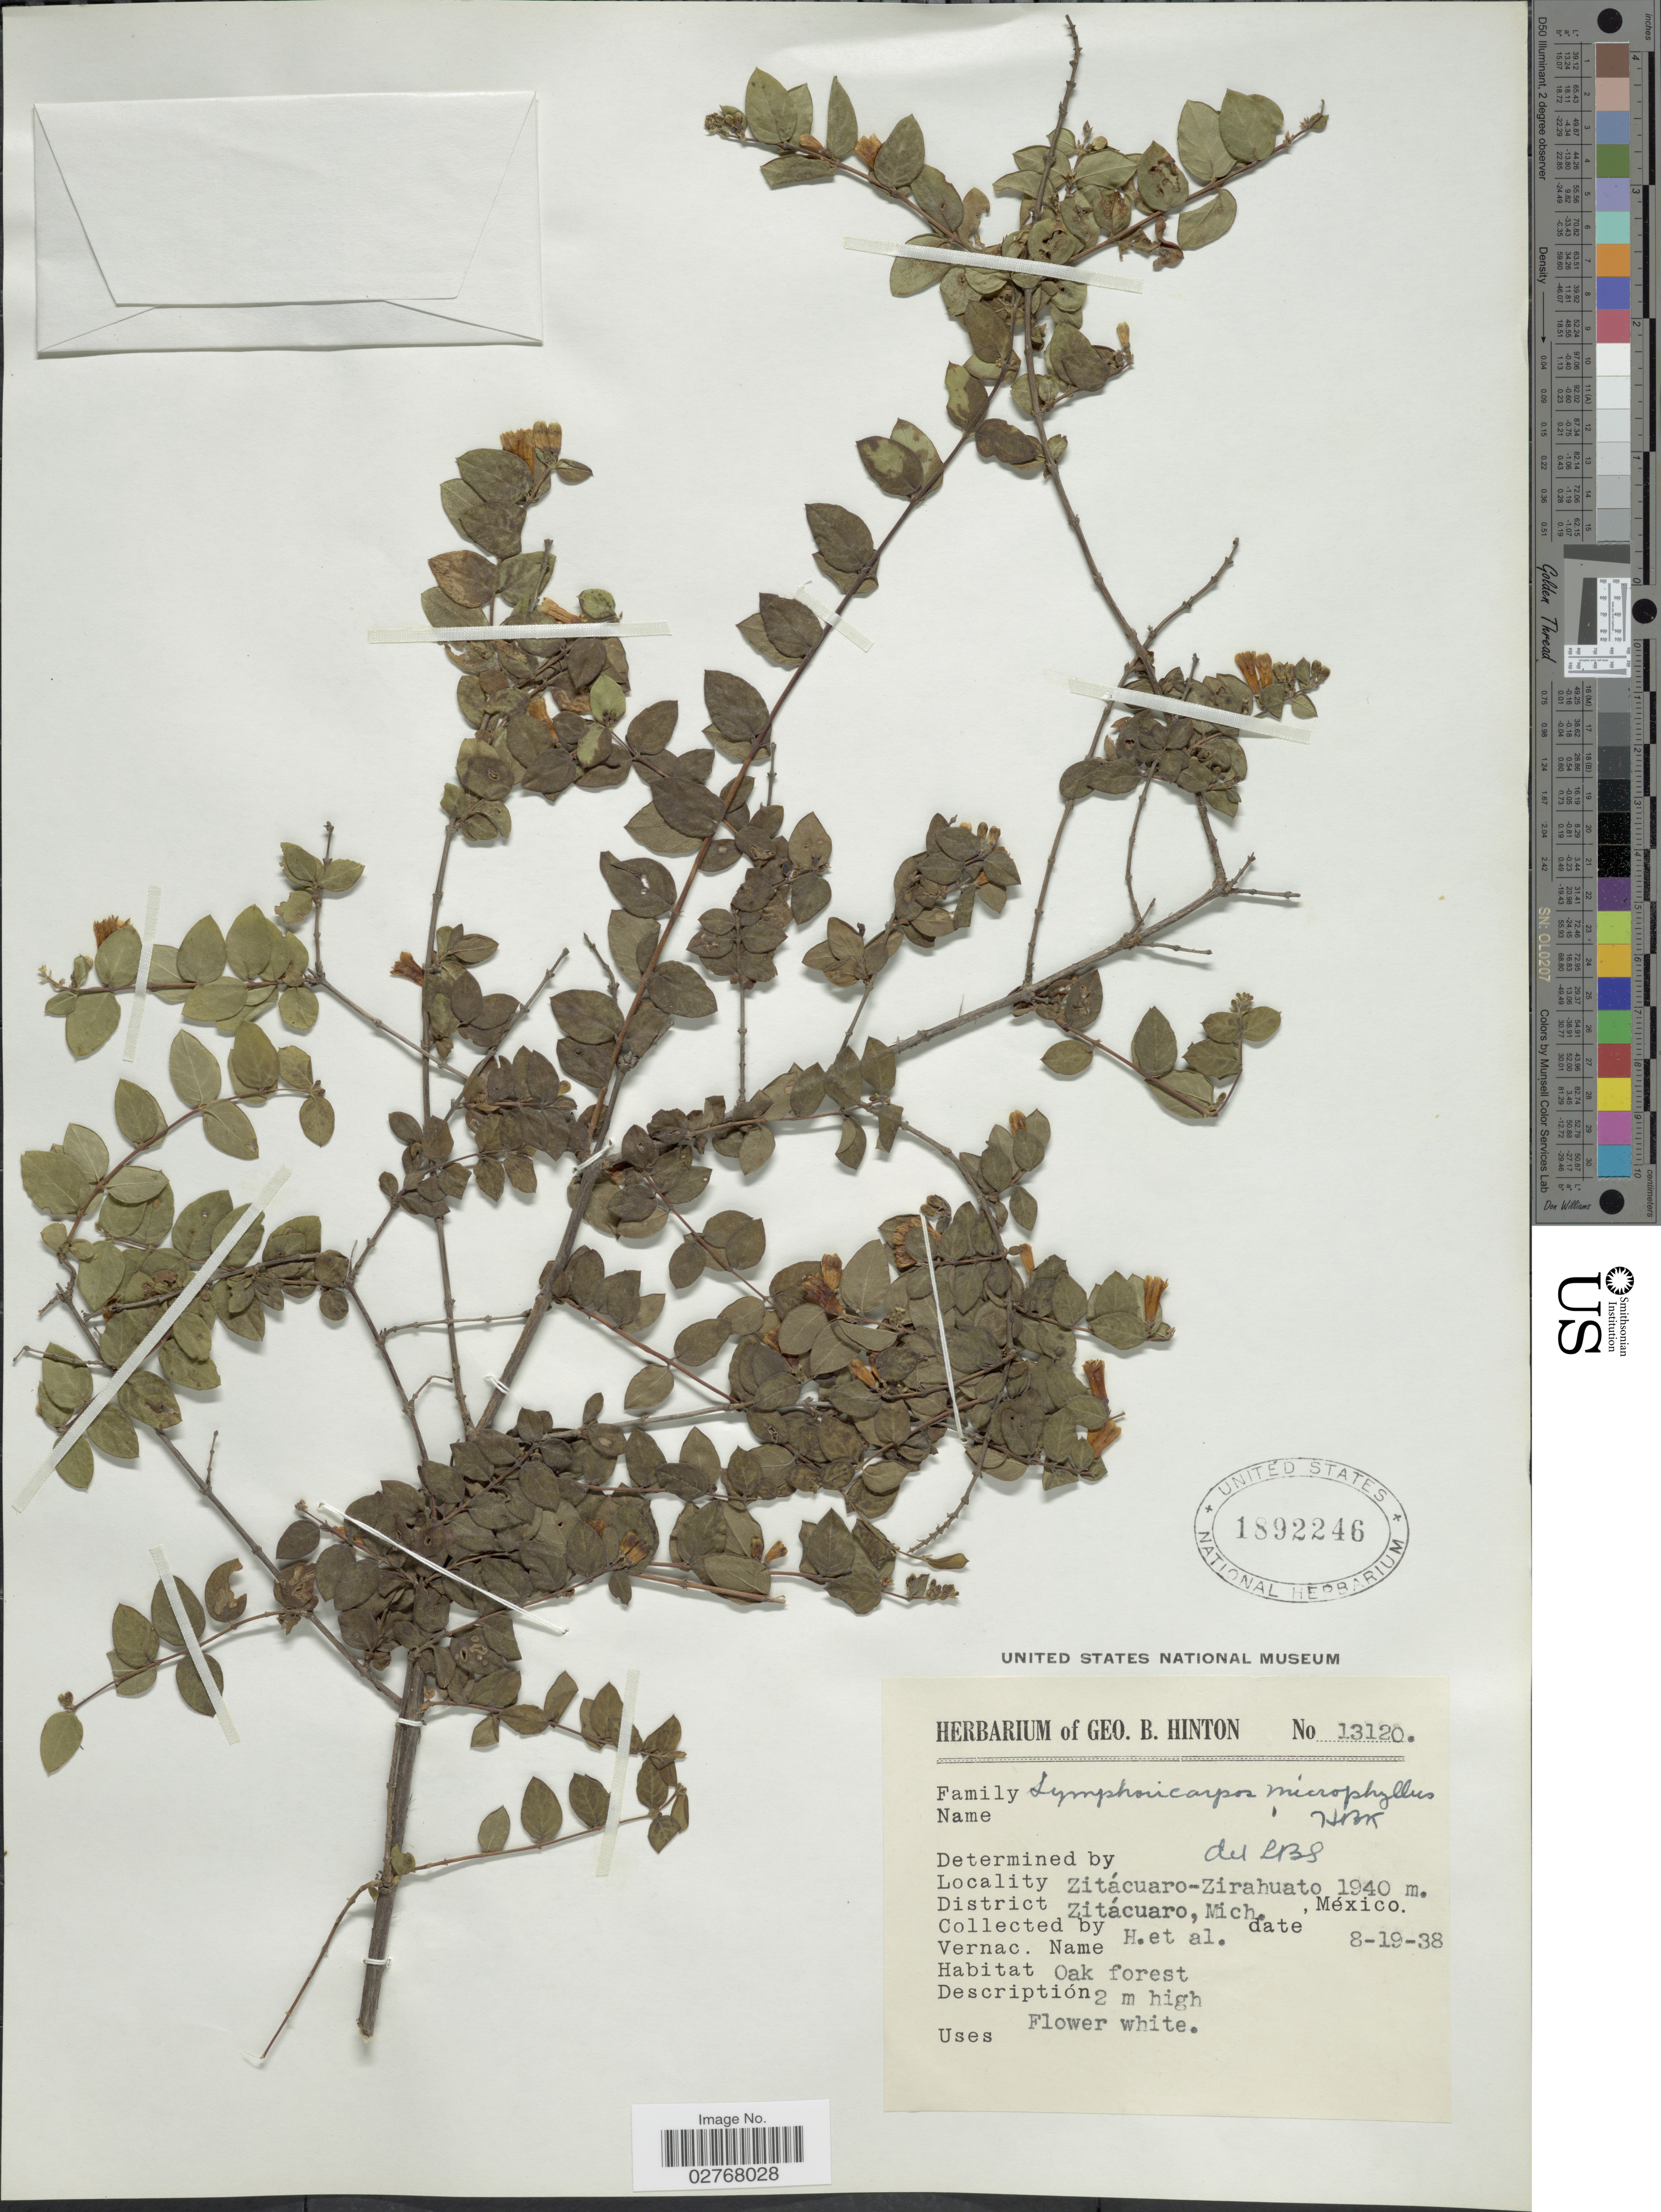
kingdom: Plantae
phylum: Tracheophyta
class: Magnoliopsida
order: Dipsacales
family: Caprifoliaceae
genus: Symphoricarpos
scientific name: Symphoricarpos microphyllus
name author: Kunth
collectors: G. B. Hinton & et al.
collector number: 13120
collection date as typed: Transcribed d/m/y: 19/8/38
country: Mexico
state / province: Michoacán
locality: Zitacuaro - Zirahuato, District Zitacuaro, Mich.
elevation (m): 1940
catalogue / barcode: US 1892246